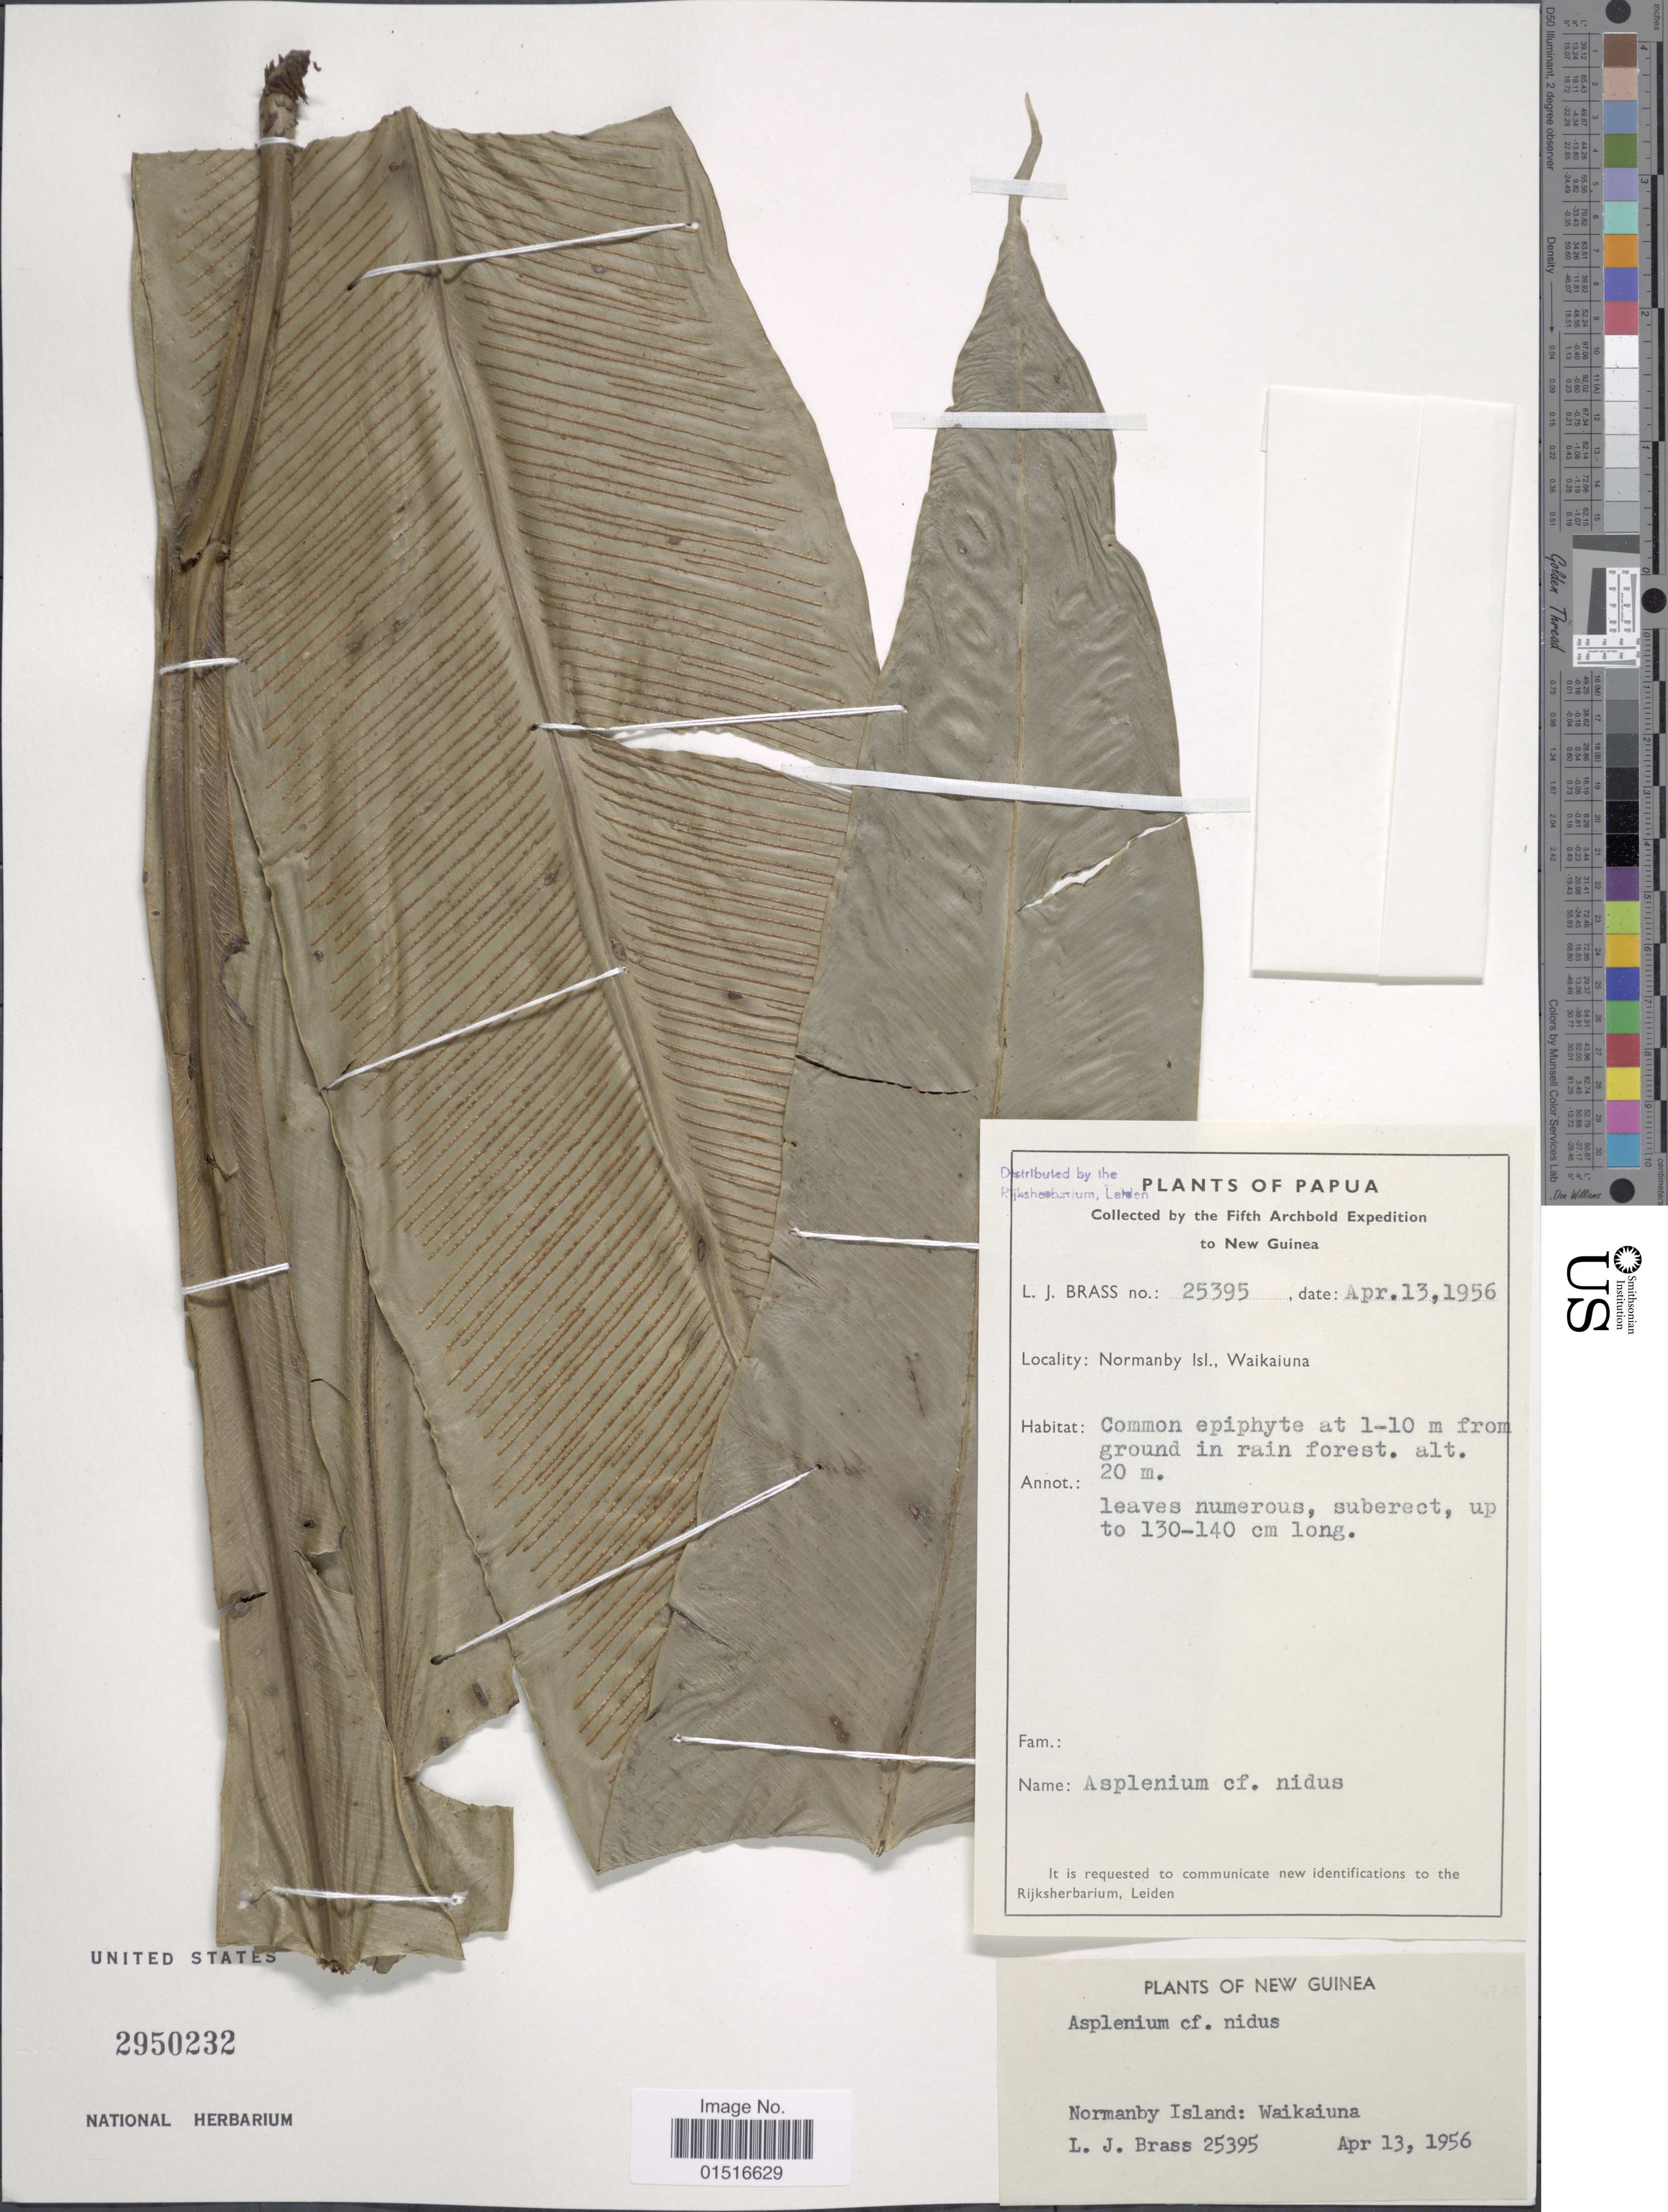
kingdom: Plantae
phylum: Tracheophyta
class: Polypodiopsida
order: Polypodiales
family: Aspleniaceae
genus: Asplenium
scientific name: Asplenium nidus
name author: L.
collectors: L. J. Brass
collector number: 25395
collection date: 1956-04-13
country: Papua New Guinea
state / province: Milne Bay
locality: New Guinea, Normanby Island: Waikaiuna, Papua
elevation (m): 20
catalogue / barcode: US 2950232